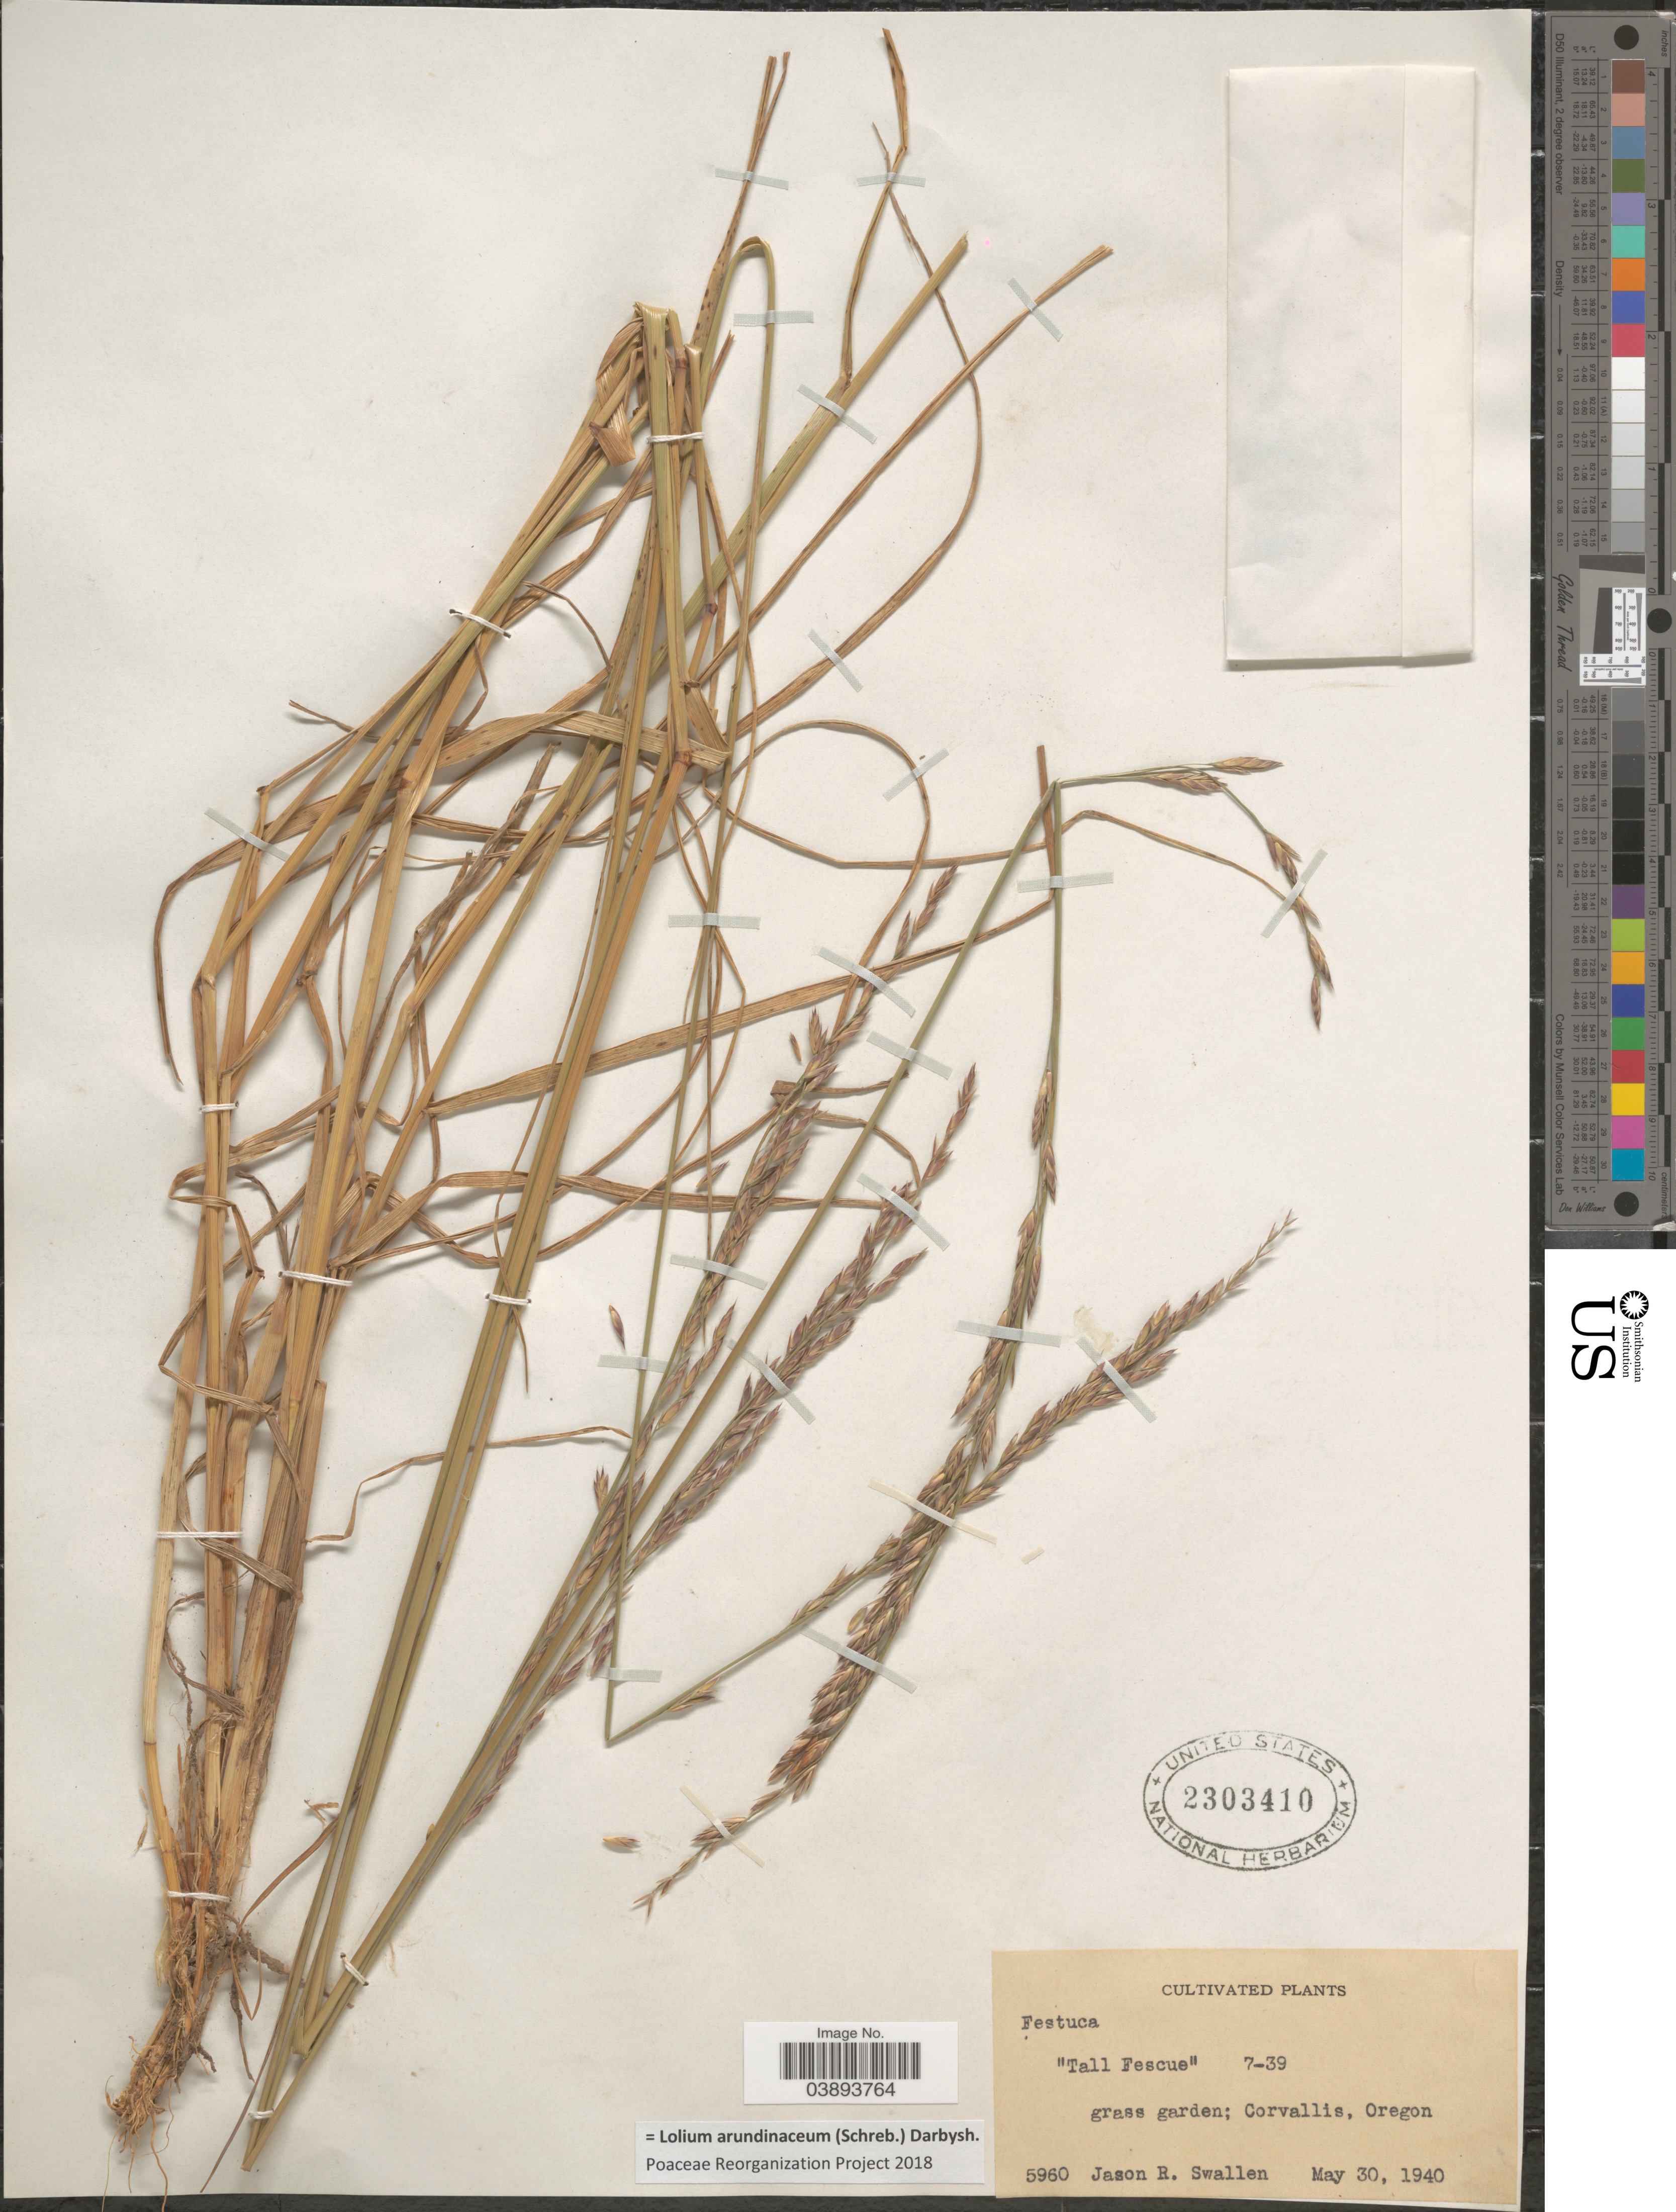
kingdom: Plantae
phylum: Tracheophyta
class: Liliopsida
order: Poales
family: Poaceae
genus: Lolium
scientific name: Lolium arundinaceum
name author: (Schreb.) Darbysh.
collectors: J. R. Swallen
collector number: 5960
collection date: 1940-05-30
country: United States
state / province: Oregon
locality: Grass garden; Corvallis.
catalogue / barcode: US 2303410